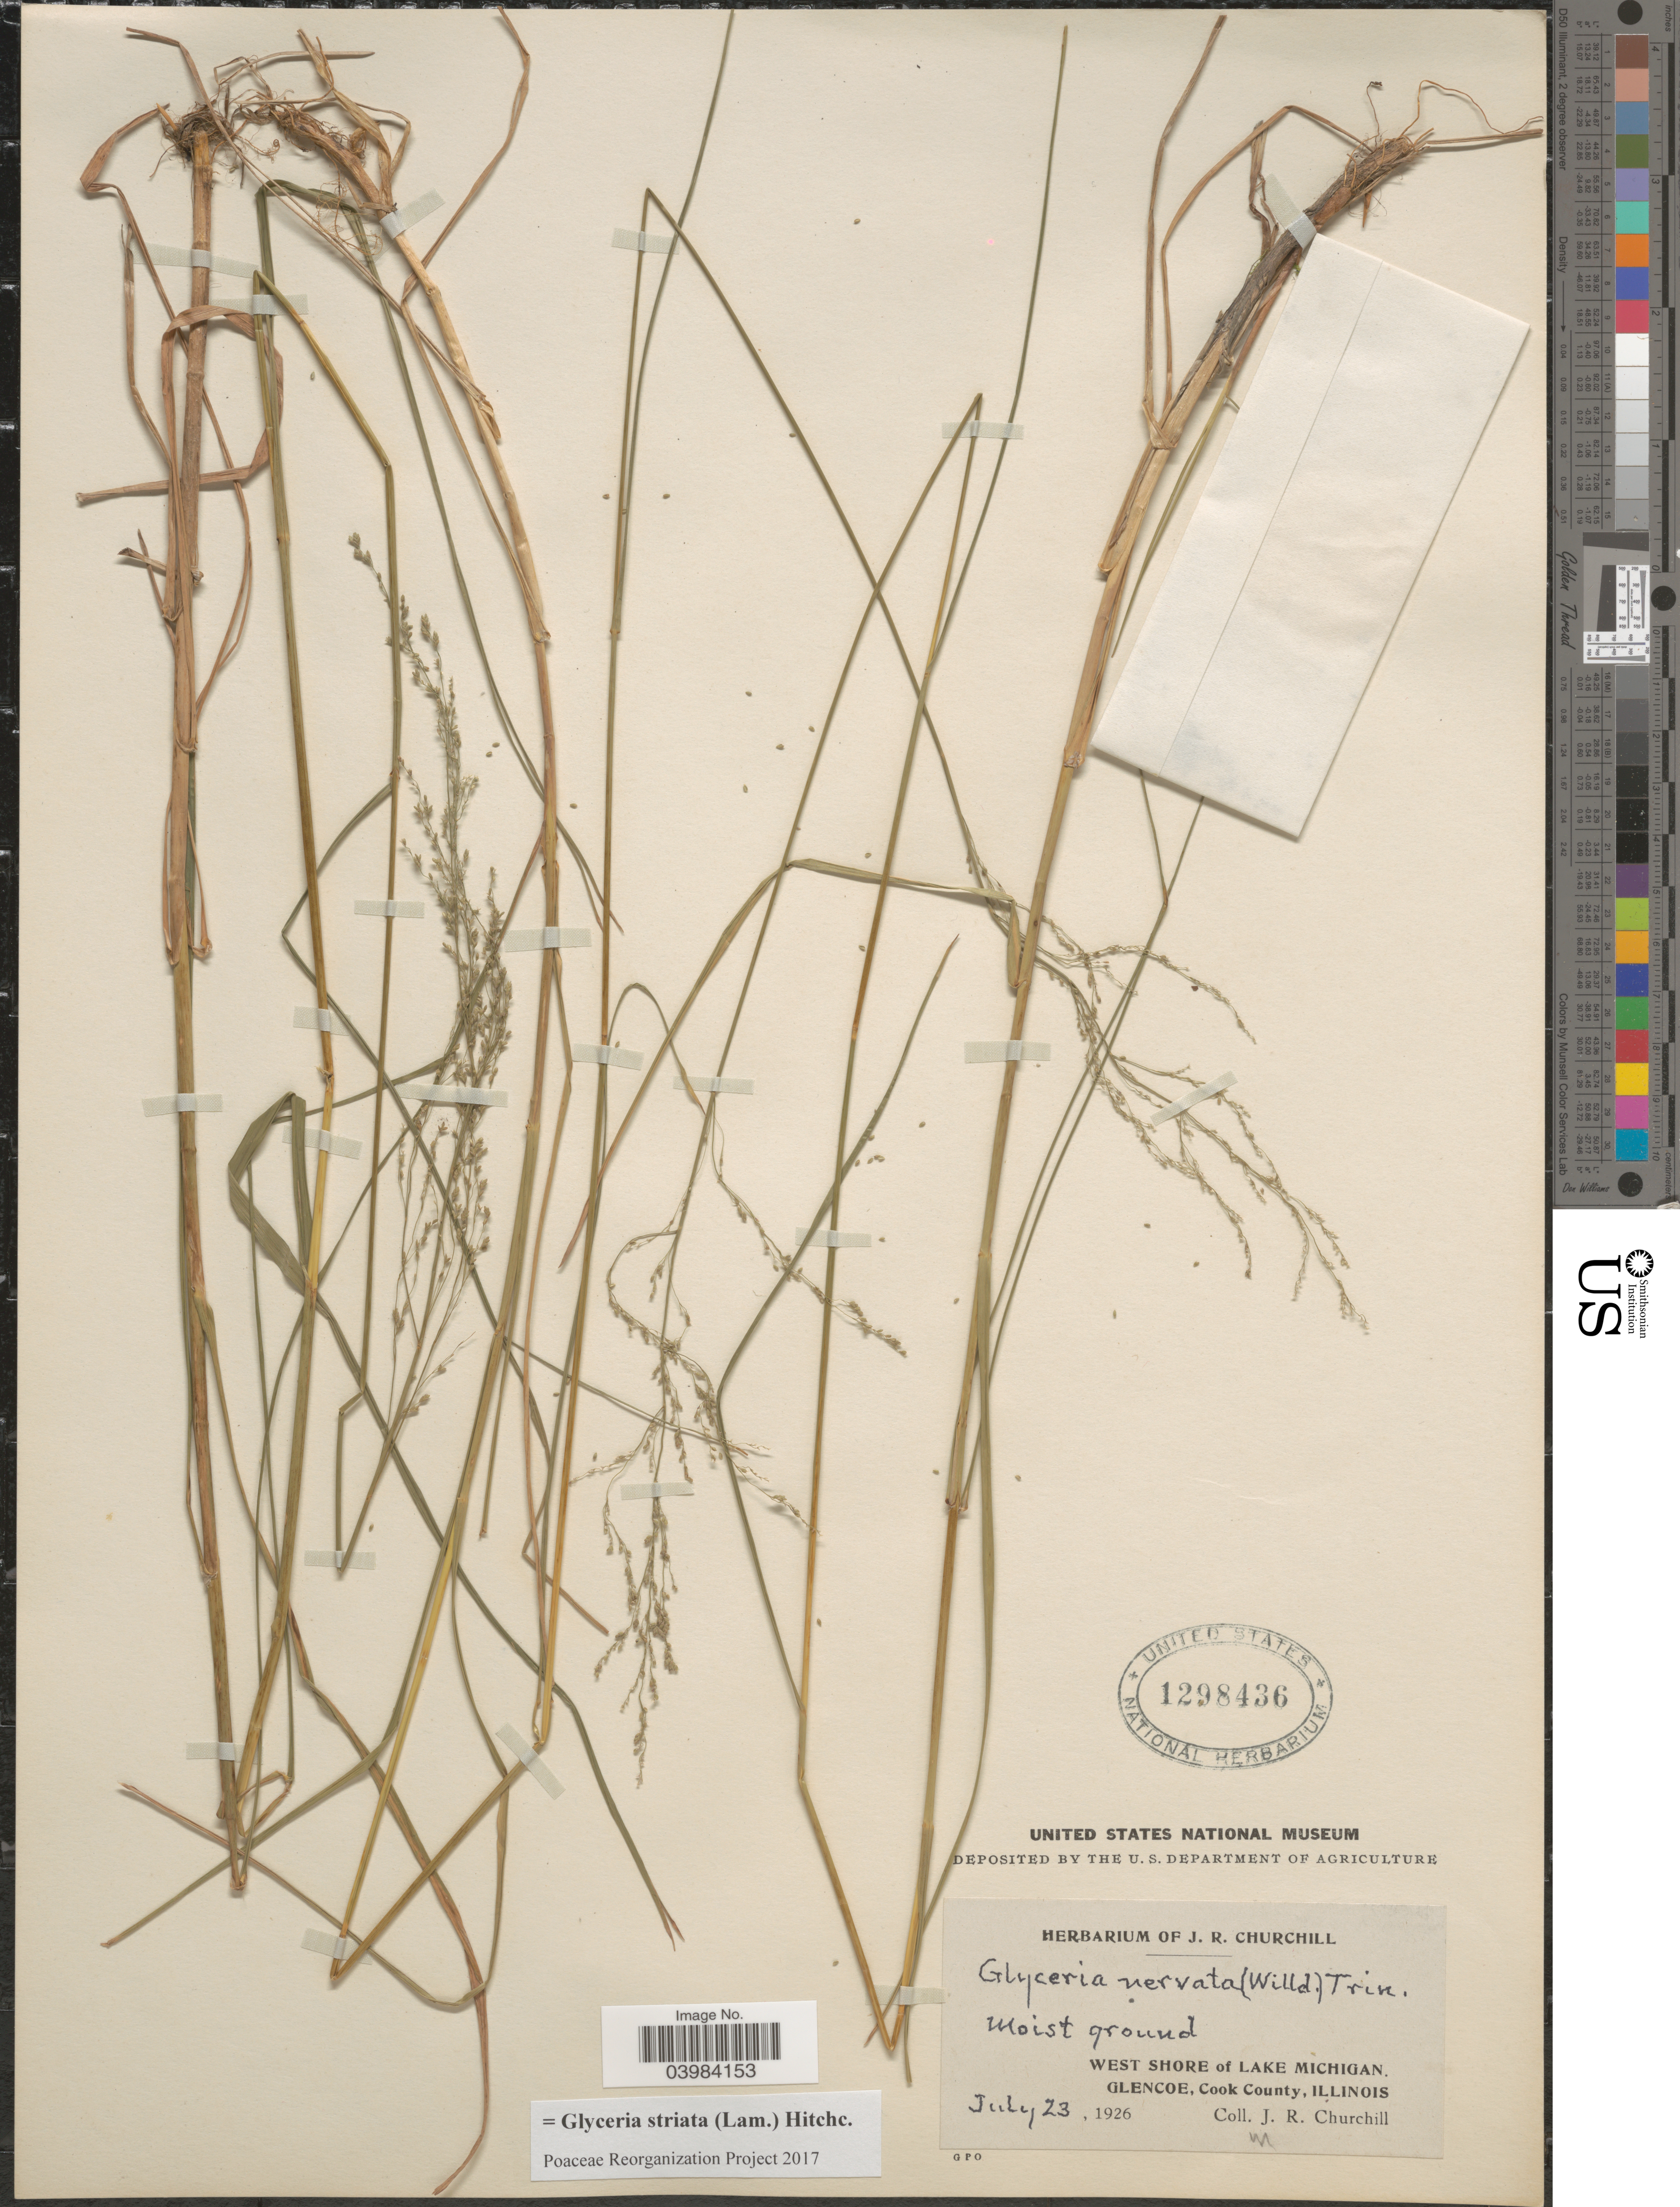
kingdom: Plantae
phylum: Tracheophyta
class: Liliopsida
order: Poales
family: Poaceae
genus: Glyceria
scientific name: Glyceria striata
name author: (Lam.) Hitchc.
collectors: J. Churchill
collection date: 1926-07-23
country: United States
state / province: Illinois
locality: West shore of Lake Michigan, Glencoe, Cook County.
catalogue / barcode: US 1298436